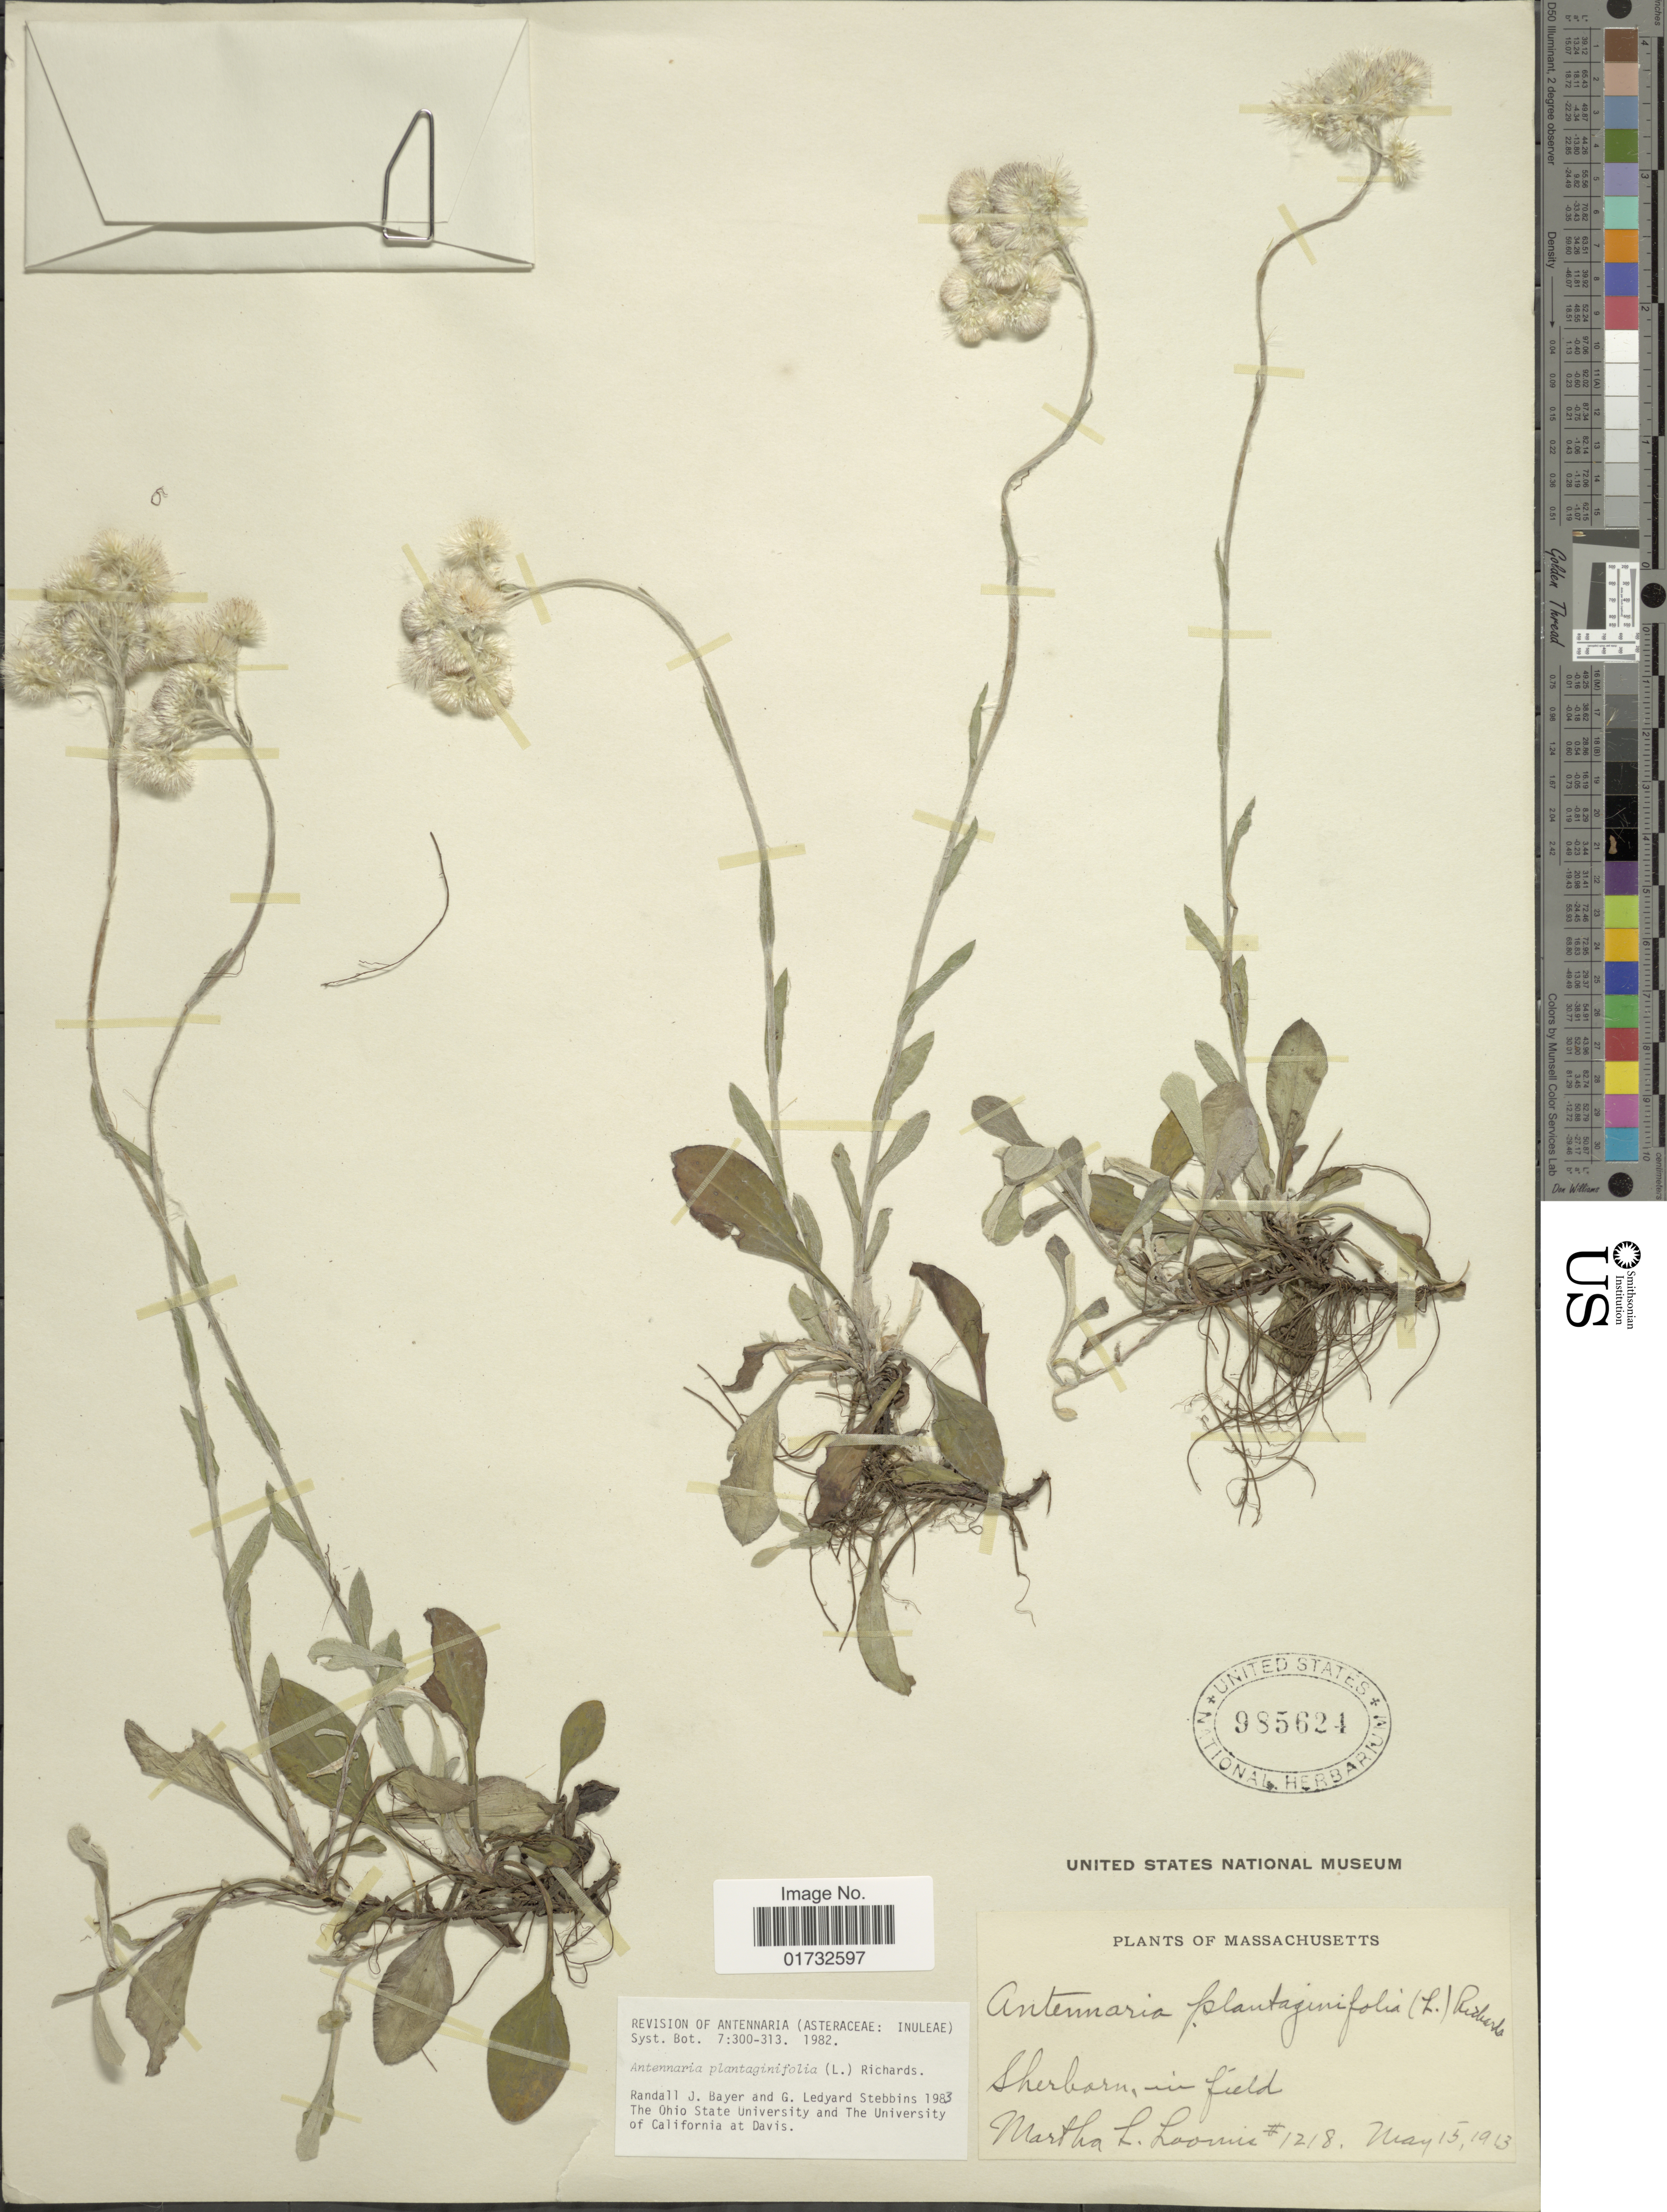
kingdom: Plantae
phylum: Tracheophyta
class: Magnoliopsida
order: Asterales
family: Asteraceae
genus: Antennaria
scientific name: Antennaria plantaginifolia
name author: (L.) Richardson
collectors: M. L. Loomis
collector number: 1218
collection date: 1913-05-15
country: United States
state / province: Massachusetts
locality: Sherborn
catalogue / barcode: US 985624